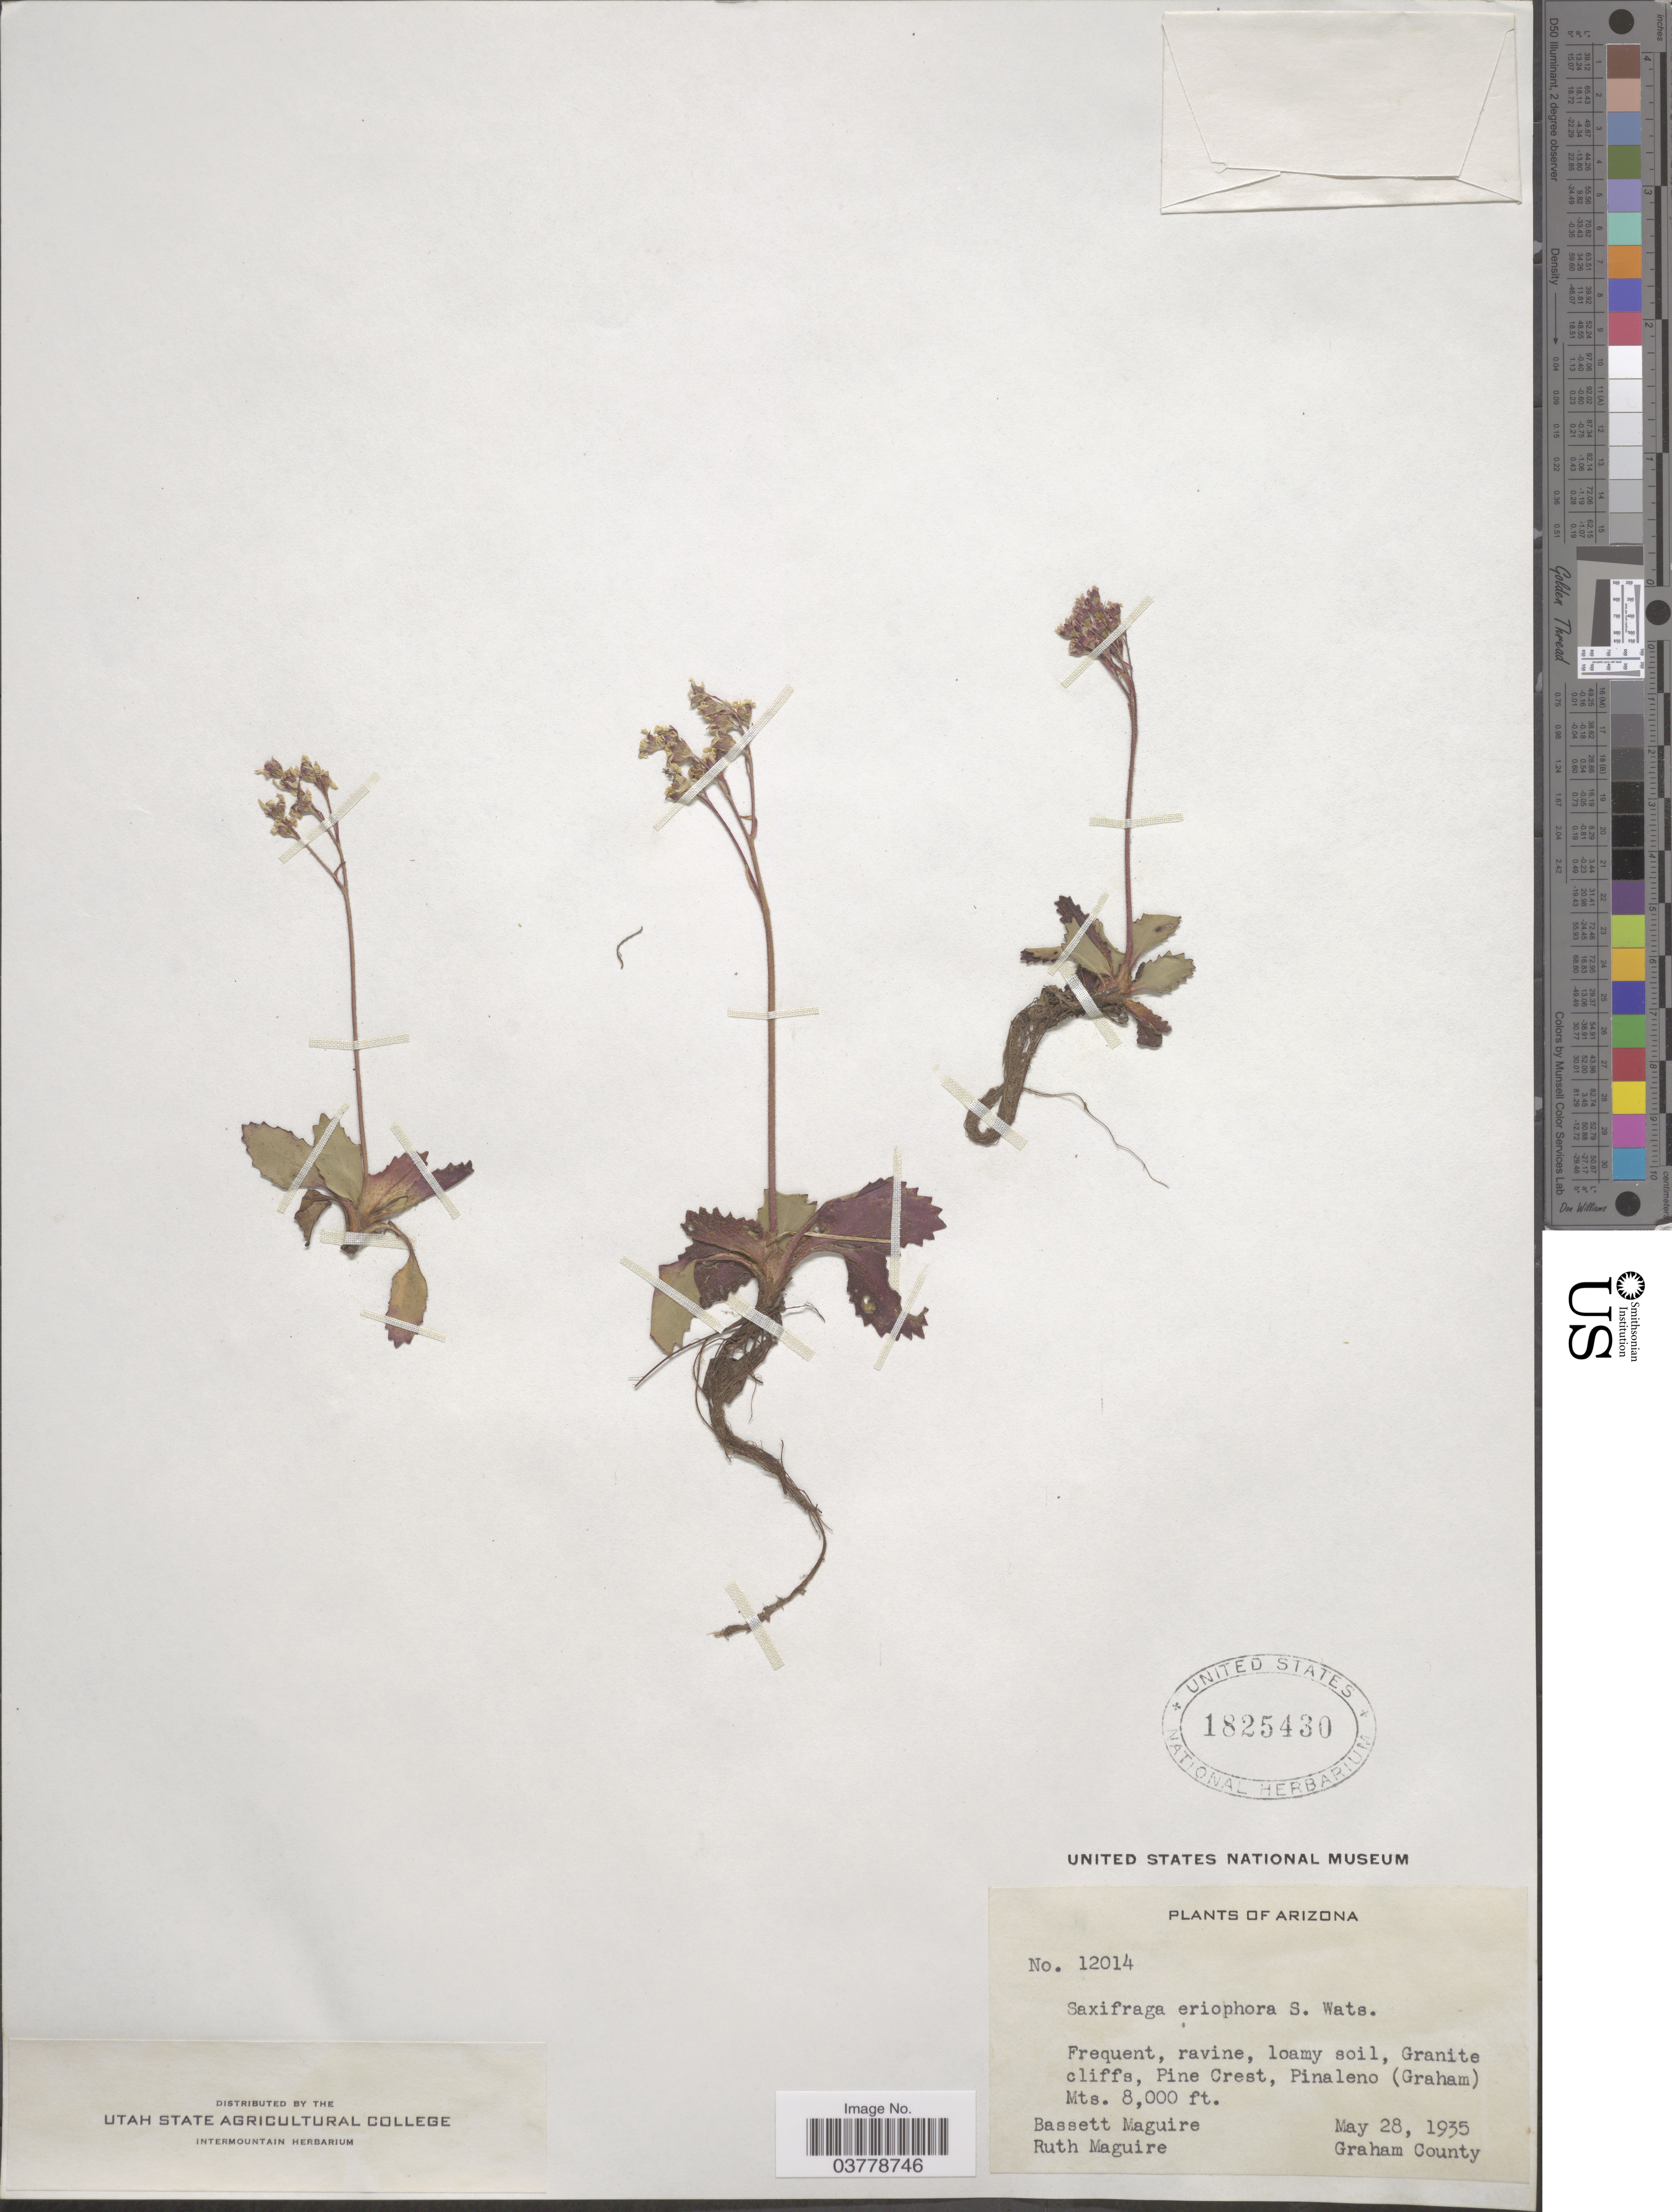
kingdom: Plantae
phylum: Tracheophyta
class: Magnoliopsida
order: Saxifragales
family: Saxifragaceae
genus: Micranthes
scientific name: Micranthes eriophora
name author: (S. Watson) Small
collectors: B. Maguire & R. R. Maguire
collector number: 12014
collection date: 1935-05-28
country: United States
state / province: Arizona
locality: Pine Crest, Pinaleno (Graham). Graham County.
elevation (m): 2438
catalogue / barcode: US 1825430